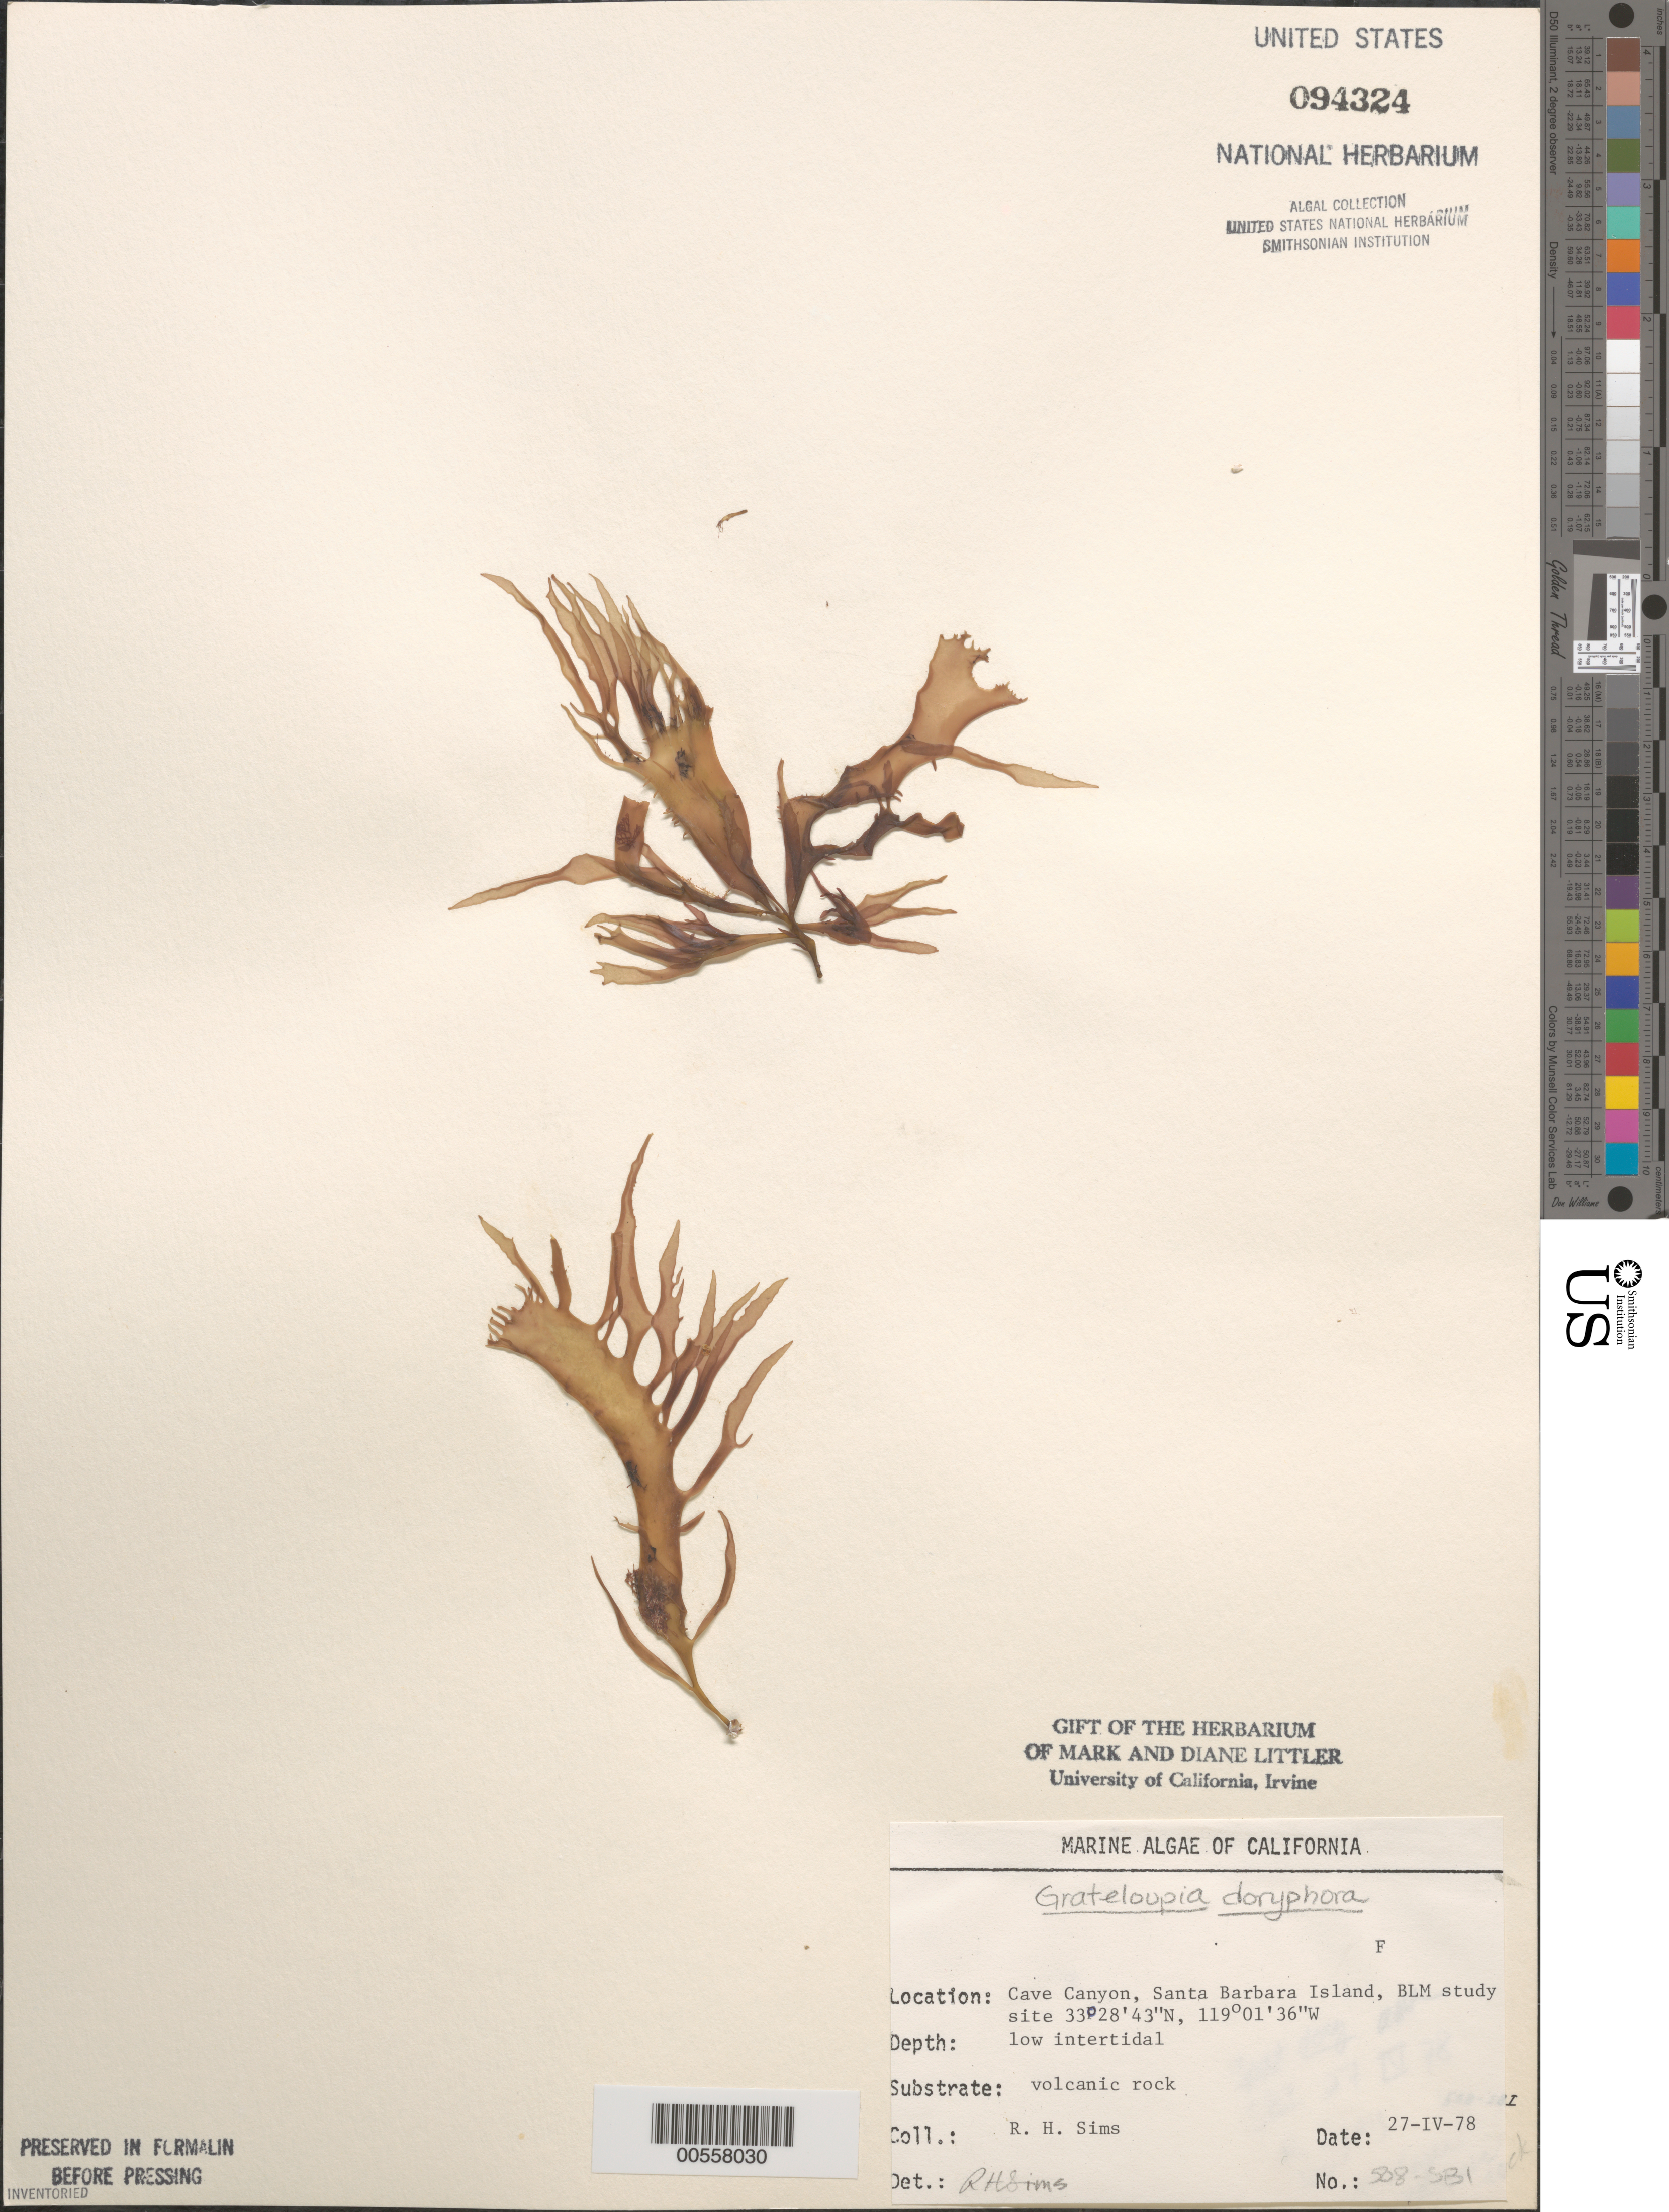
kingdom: Plantae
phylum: Rhodophyta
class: Florideophyceae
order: Halymeniales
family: Halymeniaceae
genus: Grateloupia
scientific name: Grateloupia doryphora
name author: (Mont.) Howe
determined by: Sims, Robert H.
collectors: R. H. Sims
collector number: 508-SBI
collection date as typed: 27 Apr 1978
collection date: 1978-04-27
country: United States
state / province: California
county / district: Santa Barbara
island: Santa Barbara Island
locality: Cave Canyon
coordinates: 33 28' 43" N, 119 01' 36" W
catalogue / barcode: US 94324